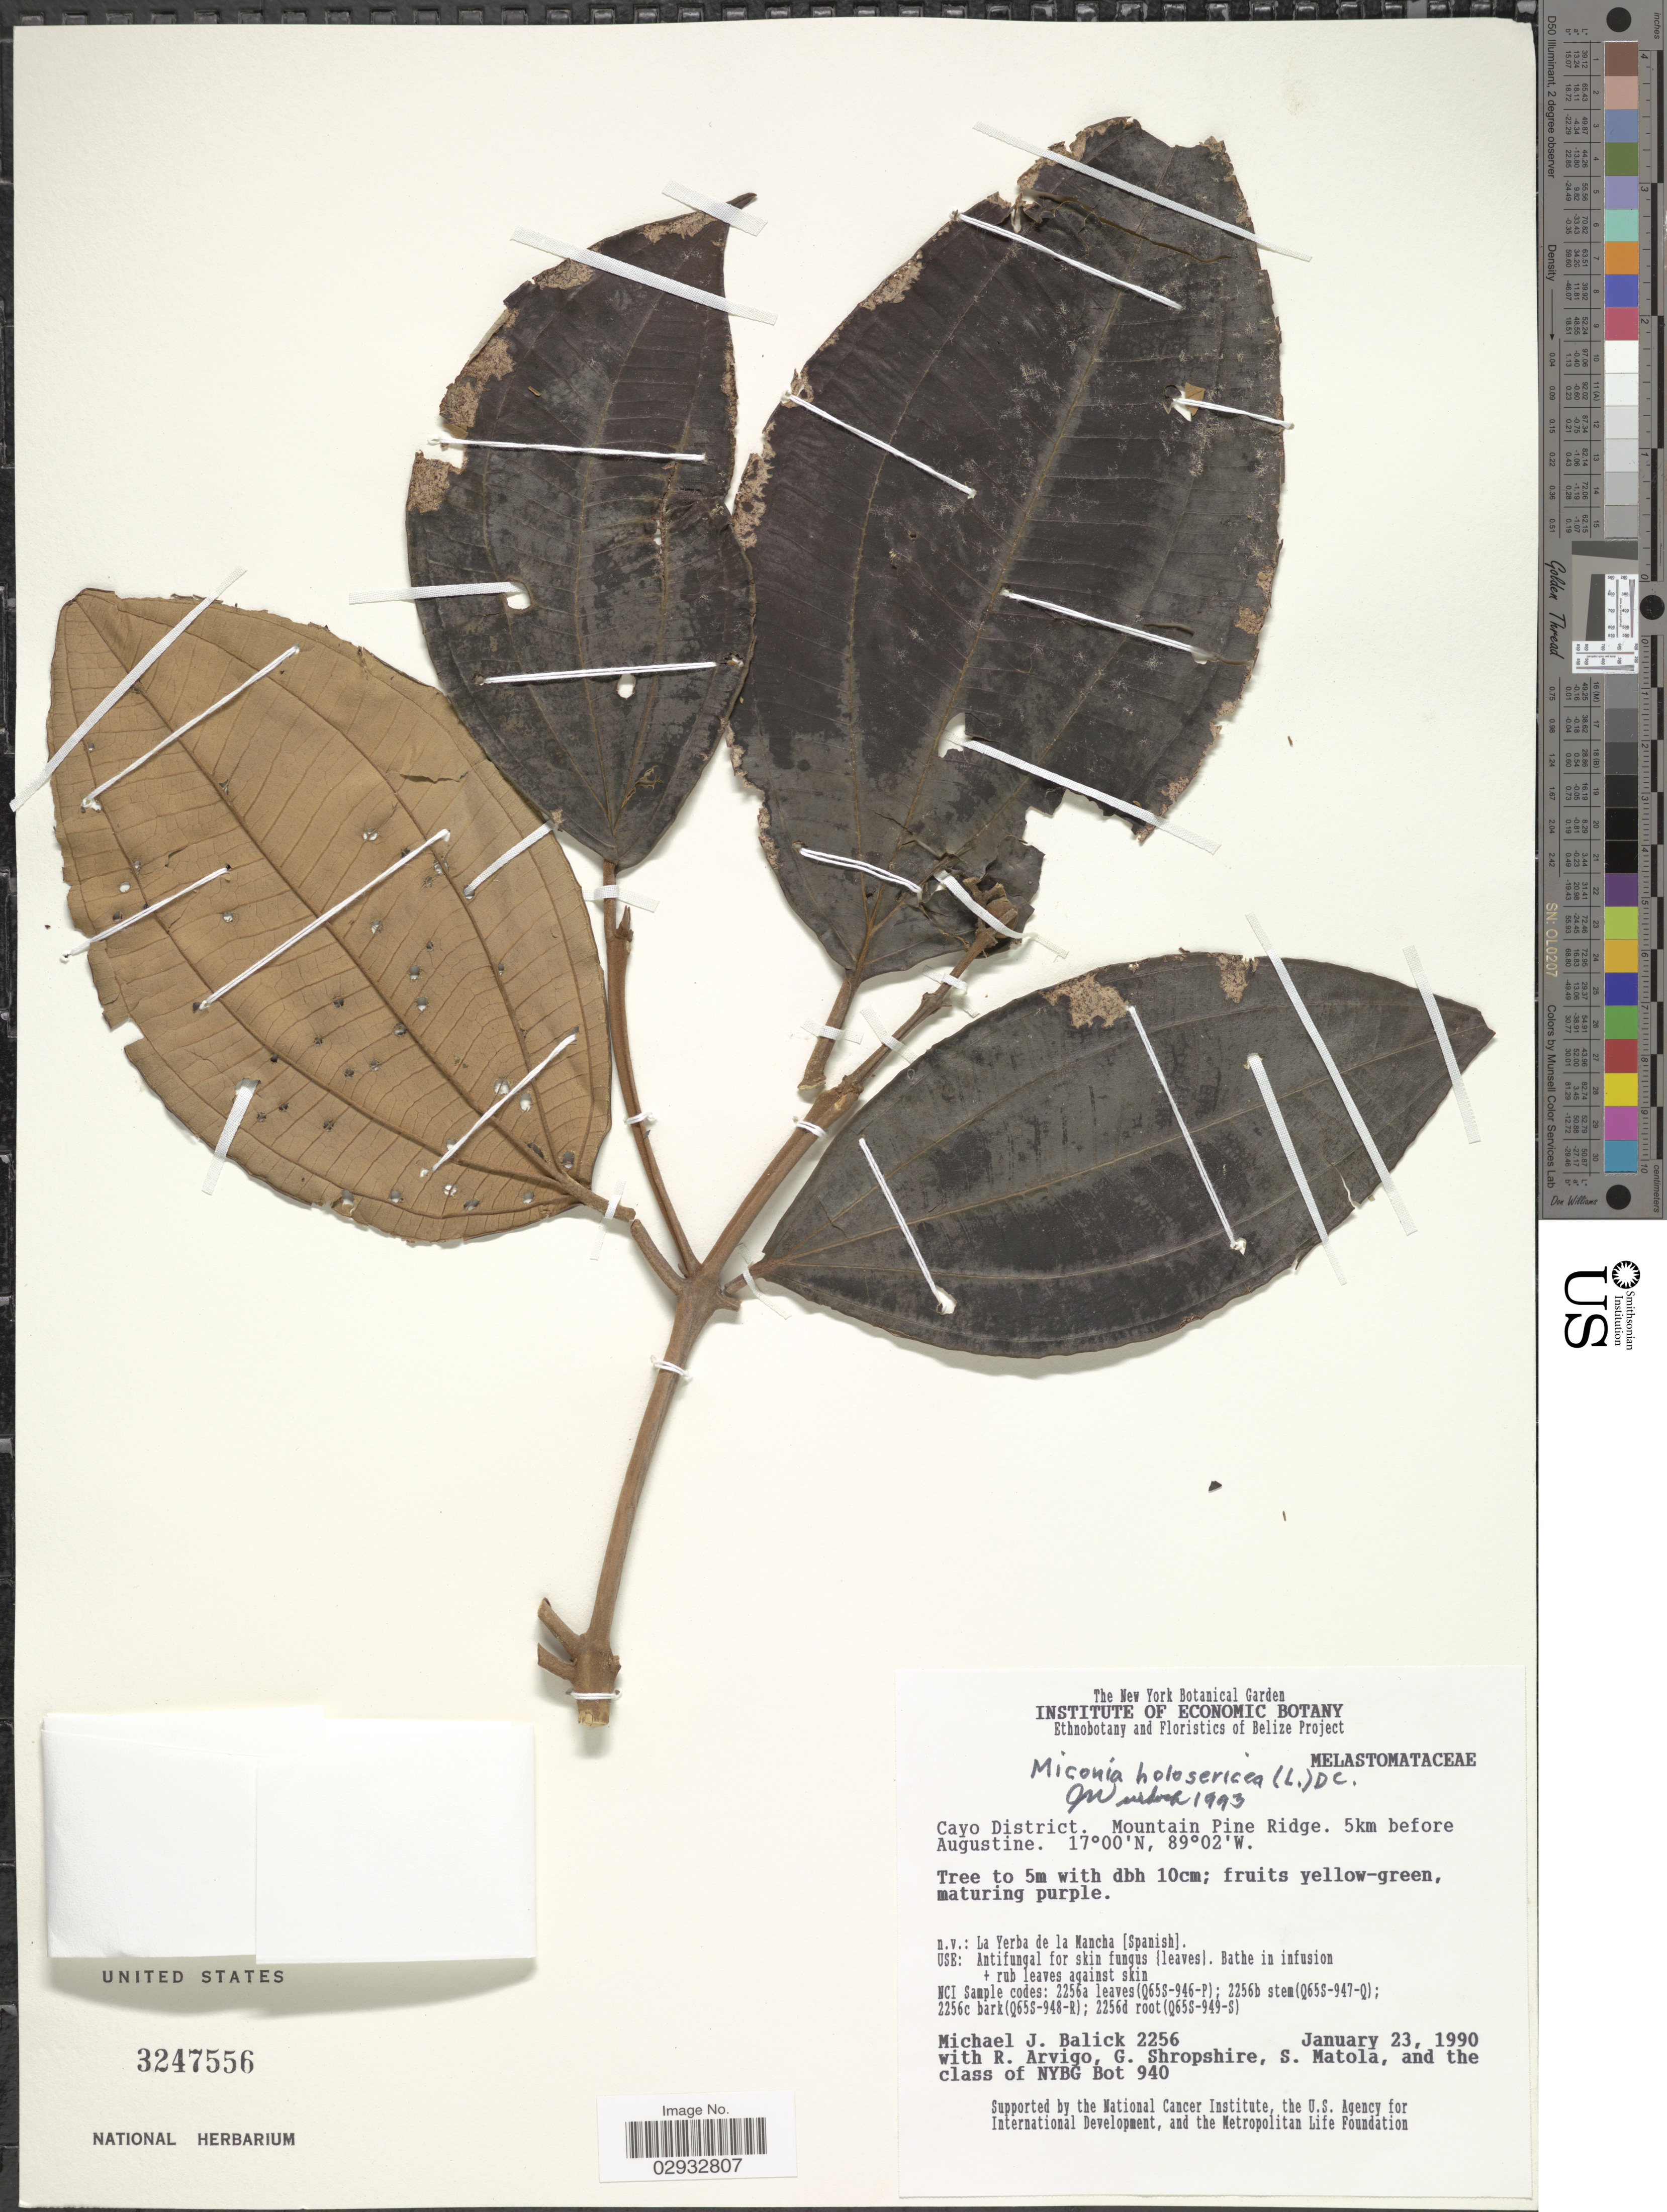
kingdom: Plantae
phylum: Tracheophyta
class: Magnoliopsida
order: Myrtales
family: Melastomataceae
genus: Miconia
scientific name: Miconia holosericea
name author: (L.) DC.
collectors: M. J. Balick, R. Arvigo, G. Shropshire, S. Matola & The class of NYBG Bot 940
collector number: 2256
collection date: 1990-01-23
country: Belize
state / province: Cayo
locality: Cayo District. Mountain Pine Ridge. 5km before Augustine. N.v.: La Yerba de la Mancha [Spanish].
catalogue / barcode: US 3247556